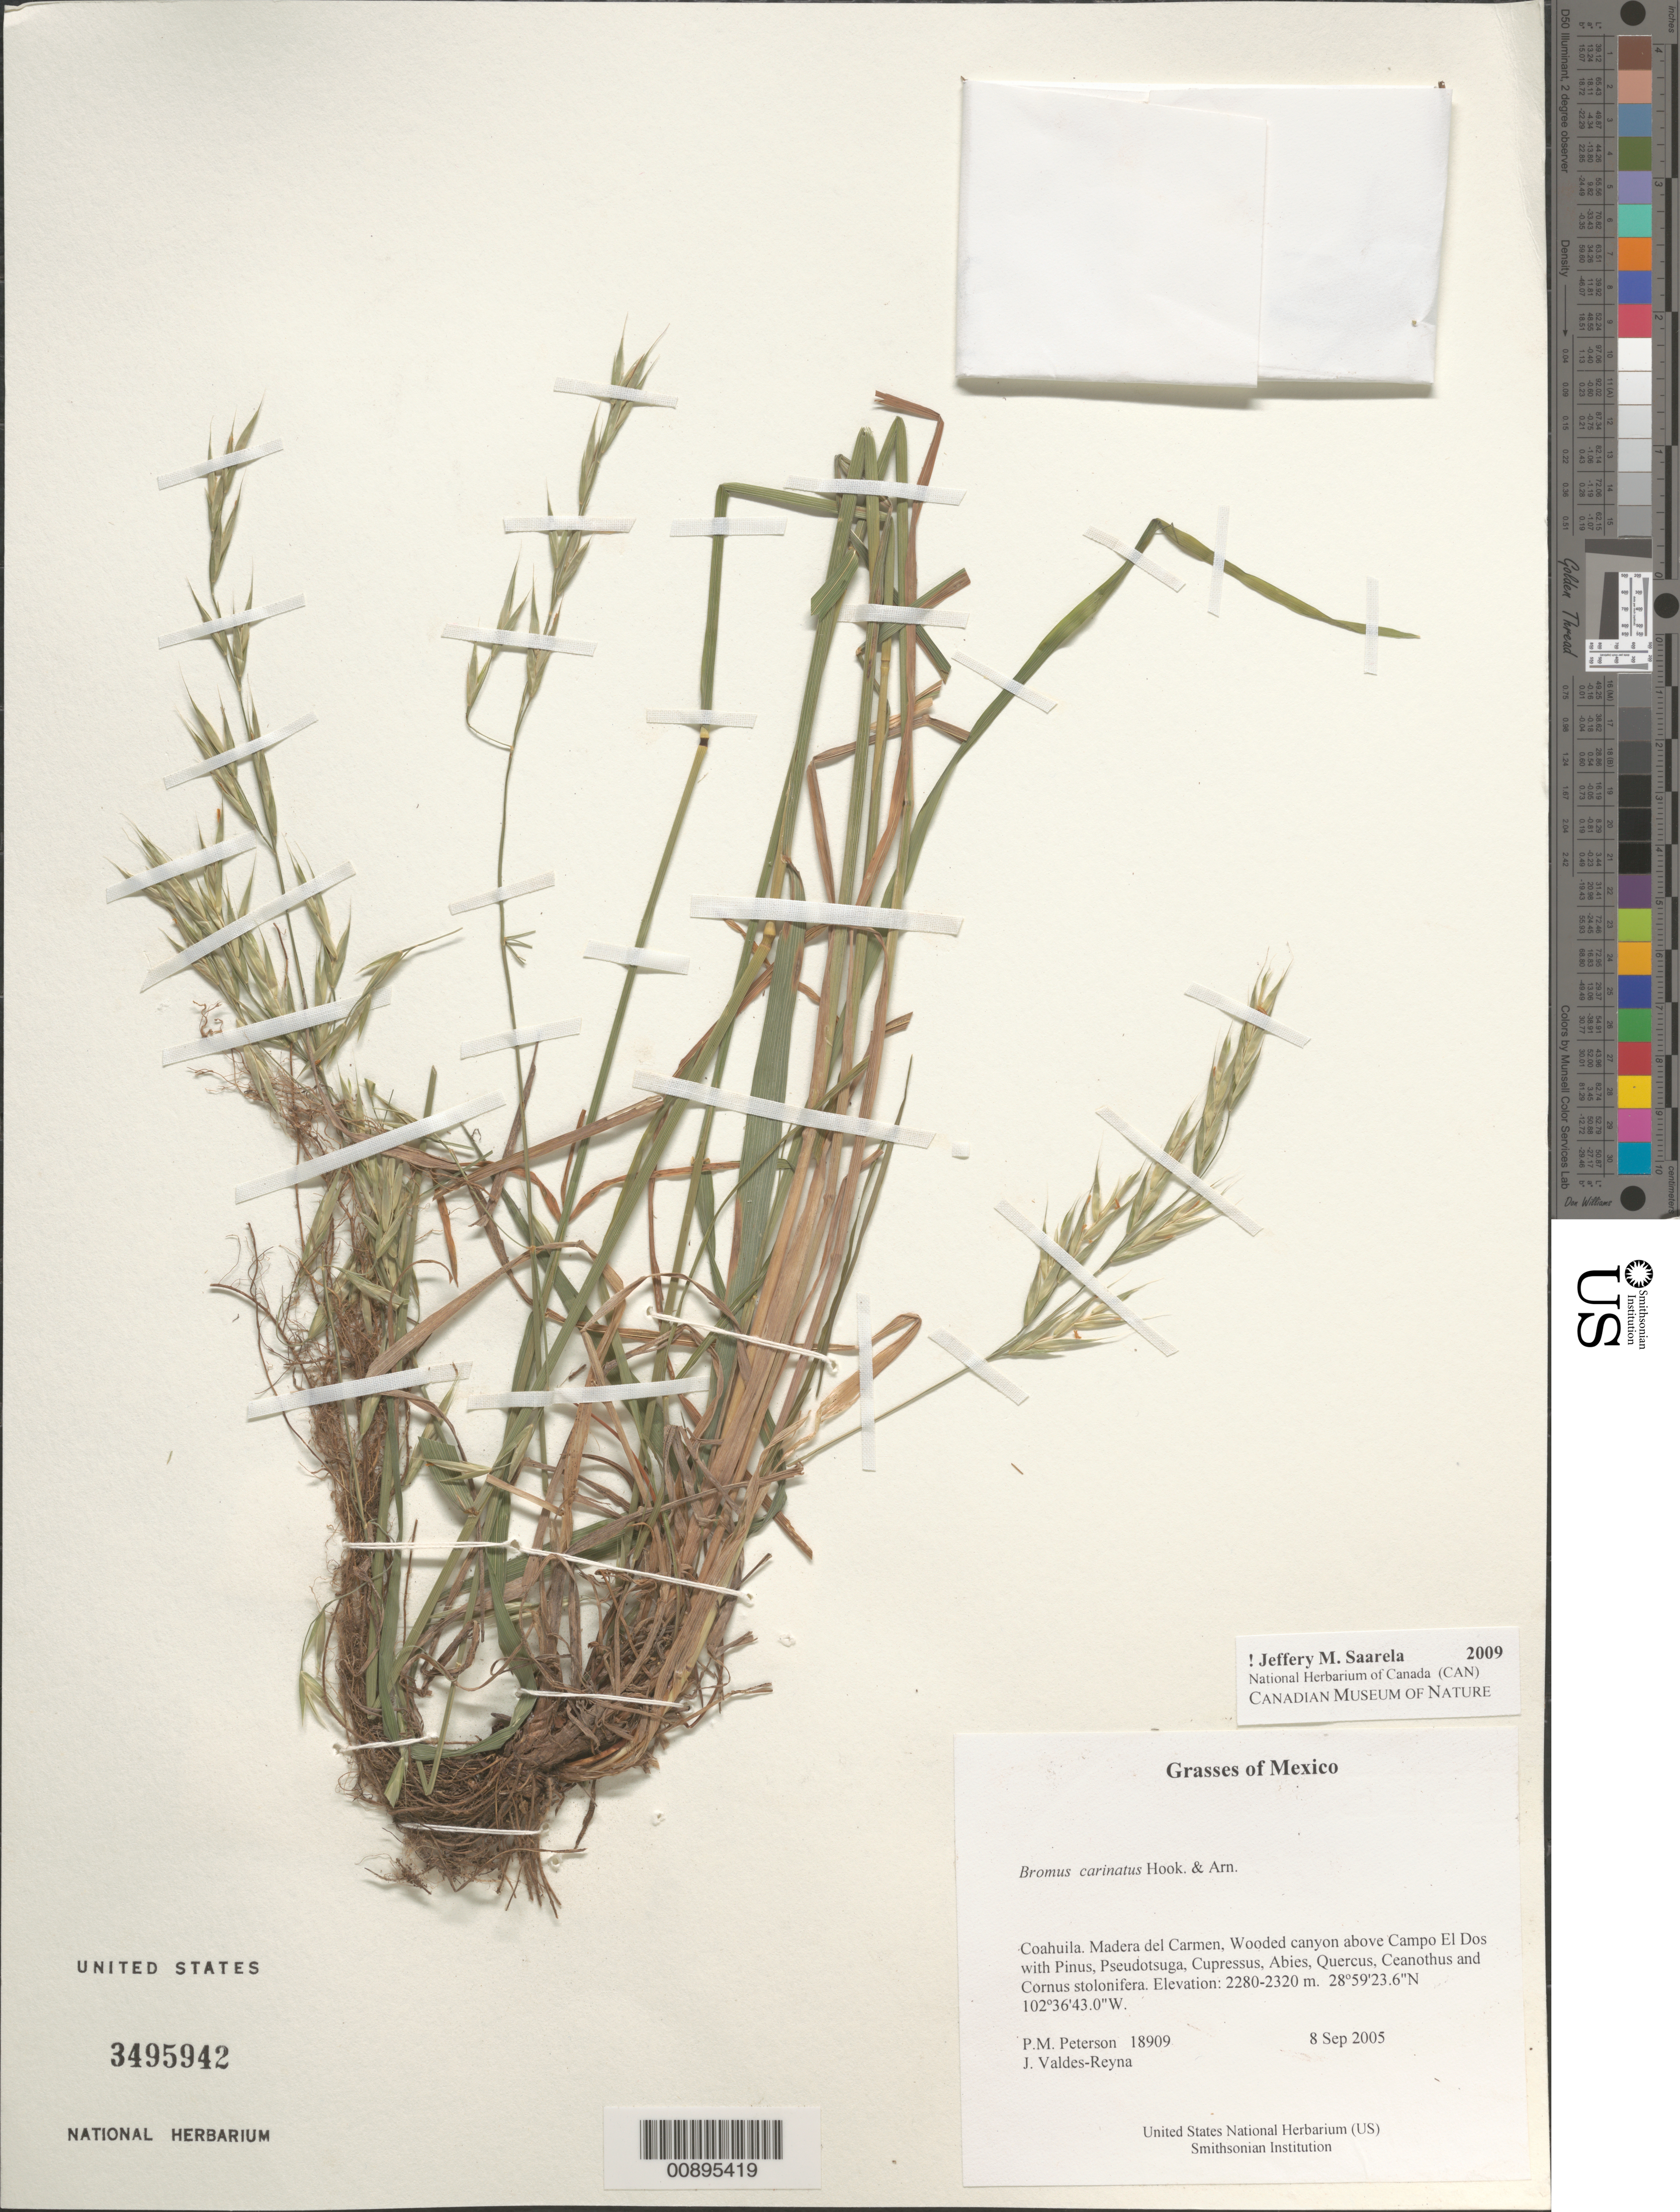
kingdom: Plantae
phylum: Tracheophyta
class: Liliopsida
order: Poales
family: Poaceae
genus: Bromus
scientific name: Bromus carinatus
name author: Hook. & Arn.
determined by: Saarela, J. M., (CAN), Canadian Museum of Nature (CANADA)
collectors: P. M. Peterson & J. Valdés-Reyna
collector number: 18909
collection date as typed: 08 Sep 2005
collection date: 2005-09-08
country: Mexico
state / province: Coahuila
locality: Madera del Carmen, Wooded canyon above Campo El Dos with Pinus, Pseudotsuga, Cupressus, Abies, Quercus, Ceanothus and Cornus stolonifera.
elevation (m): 2280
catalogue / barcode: US 3495942